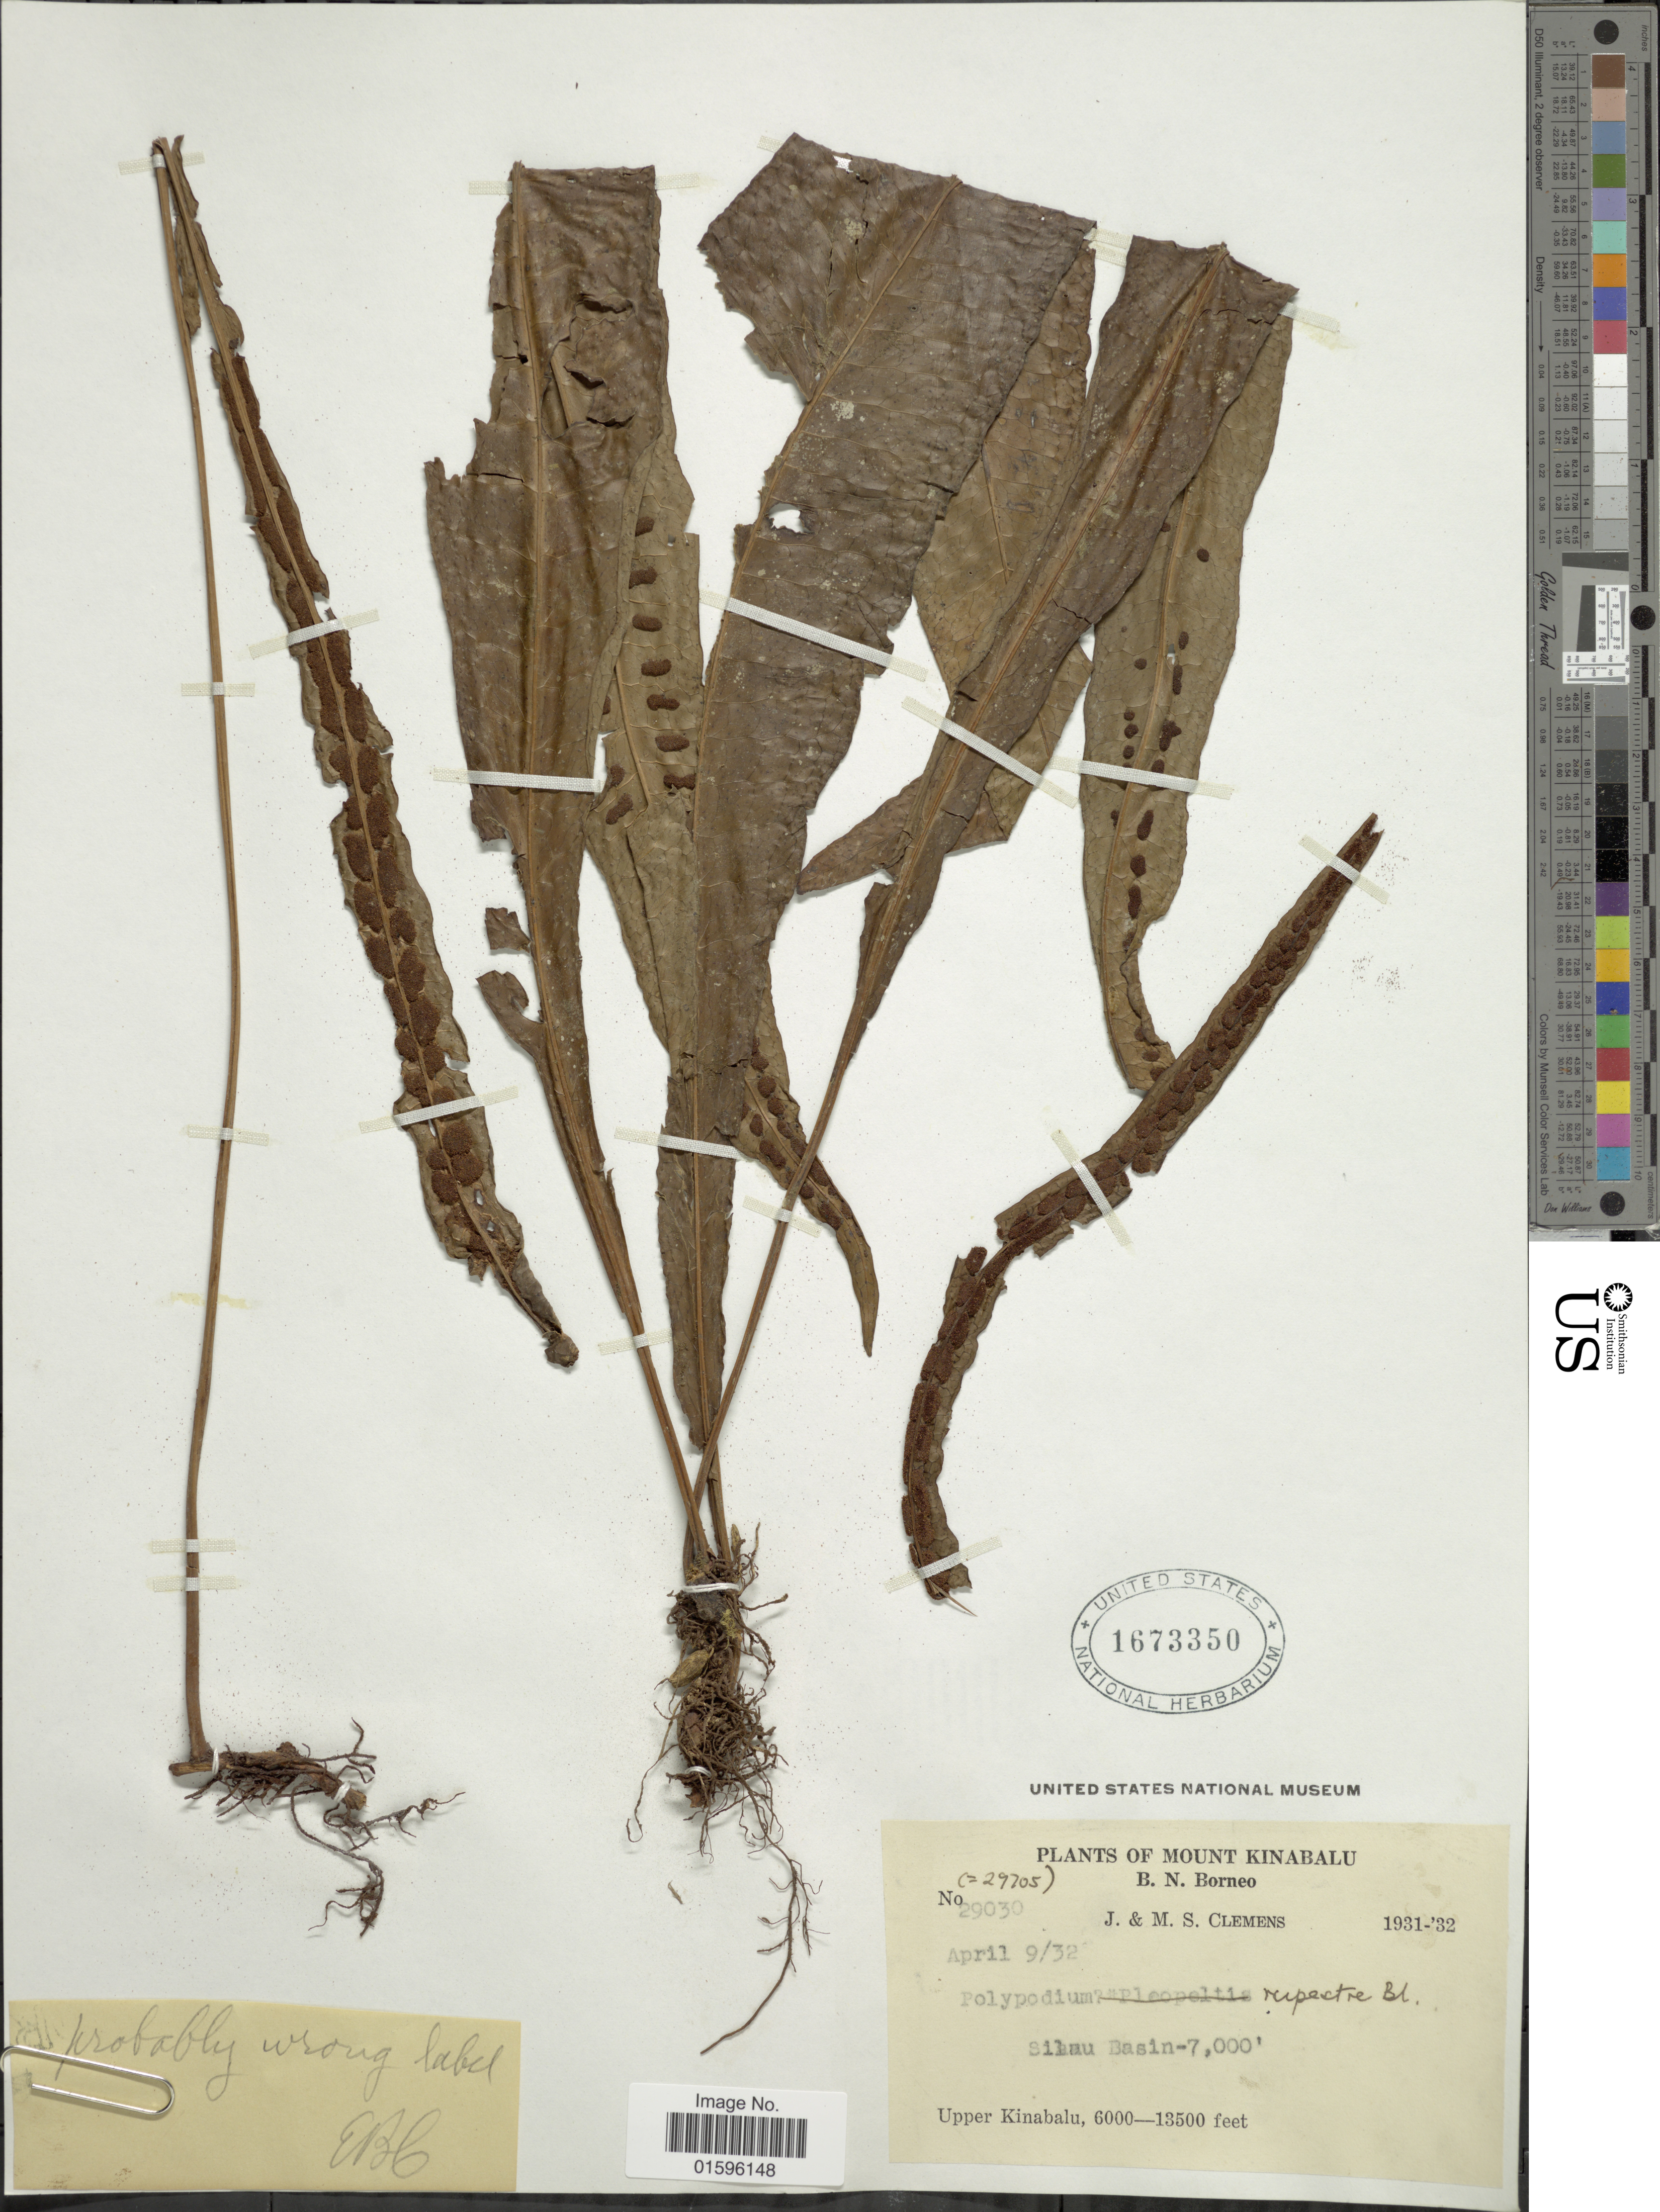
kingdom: Plantae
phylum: Tracheophyta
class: Polypodiopsida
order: Polypodiales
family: Polypodiaceae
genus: Polypodium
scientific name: Polypodium sp.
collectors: J. Clemens & M. S. Clemens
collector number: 29705/29030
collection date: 1932-04-09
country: Malaysia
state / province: Sabah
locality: Mount Kinabalu, B. N. Borneo, Upper Kinabalu,Silau Basin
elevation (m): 2134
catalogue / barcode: US 1673350